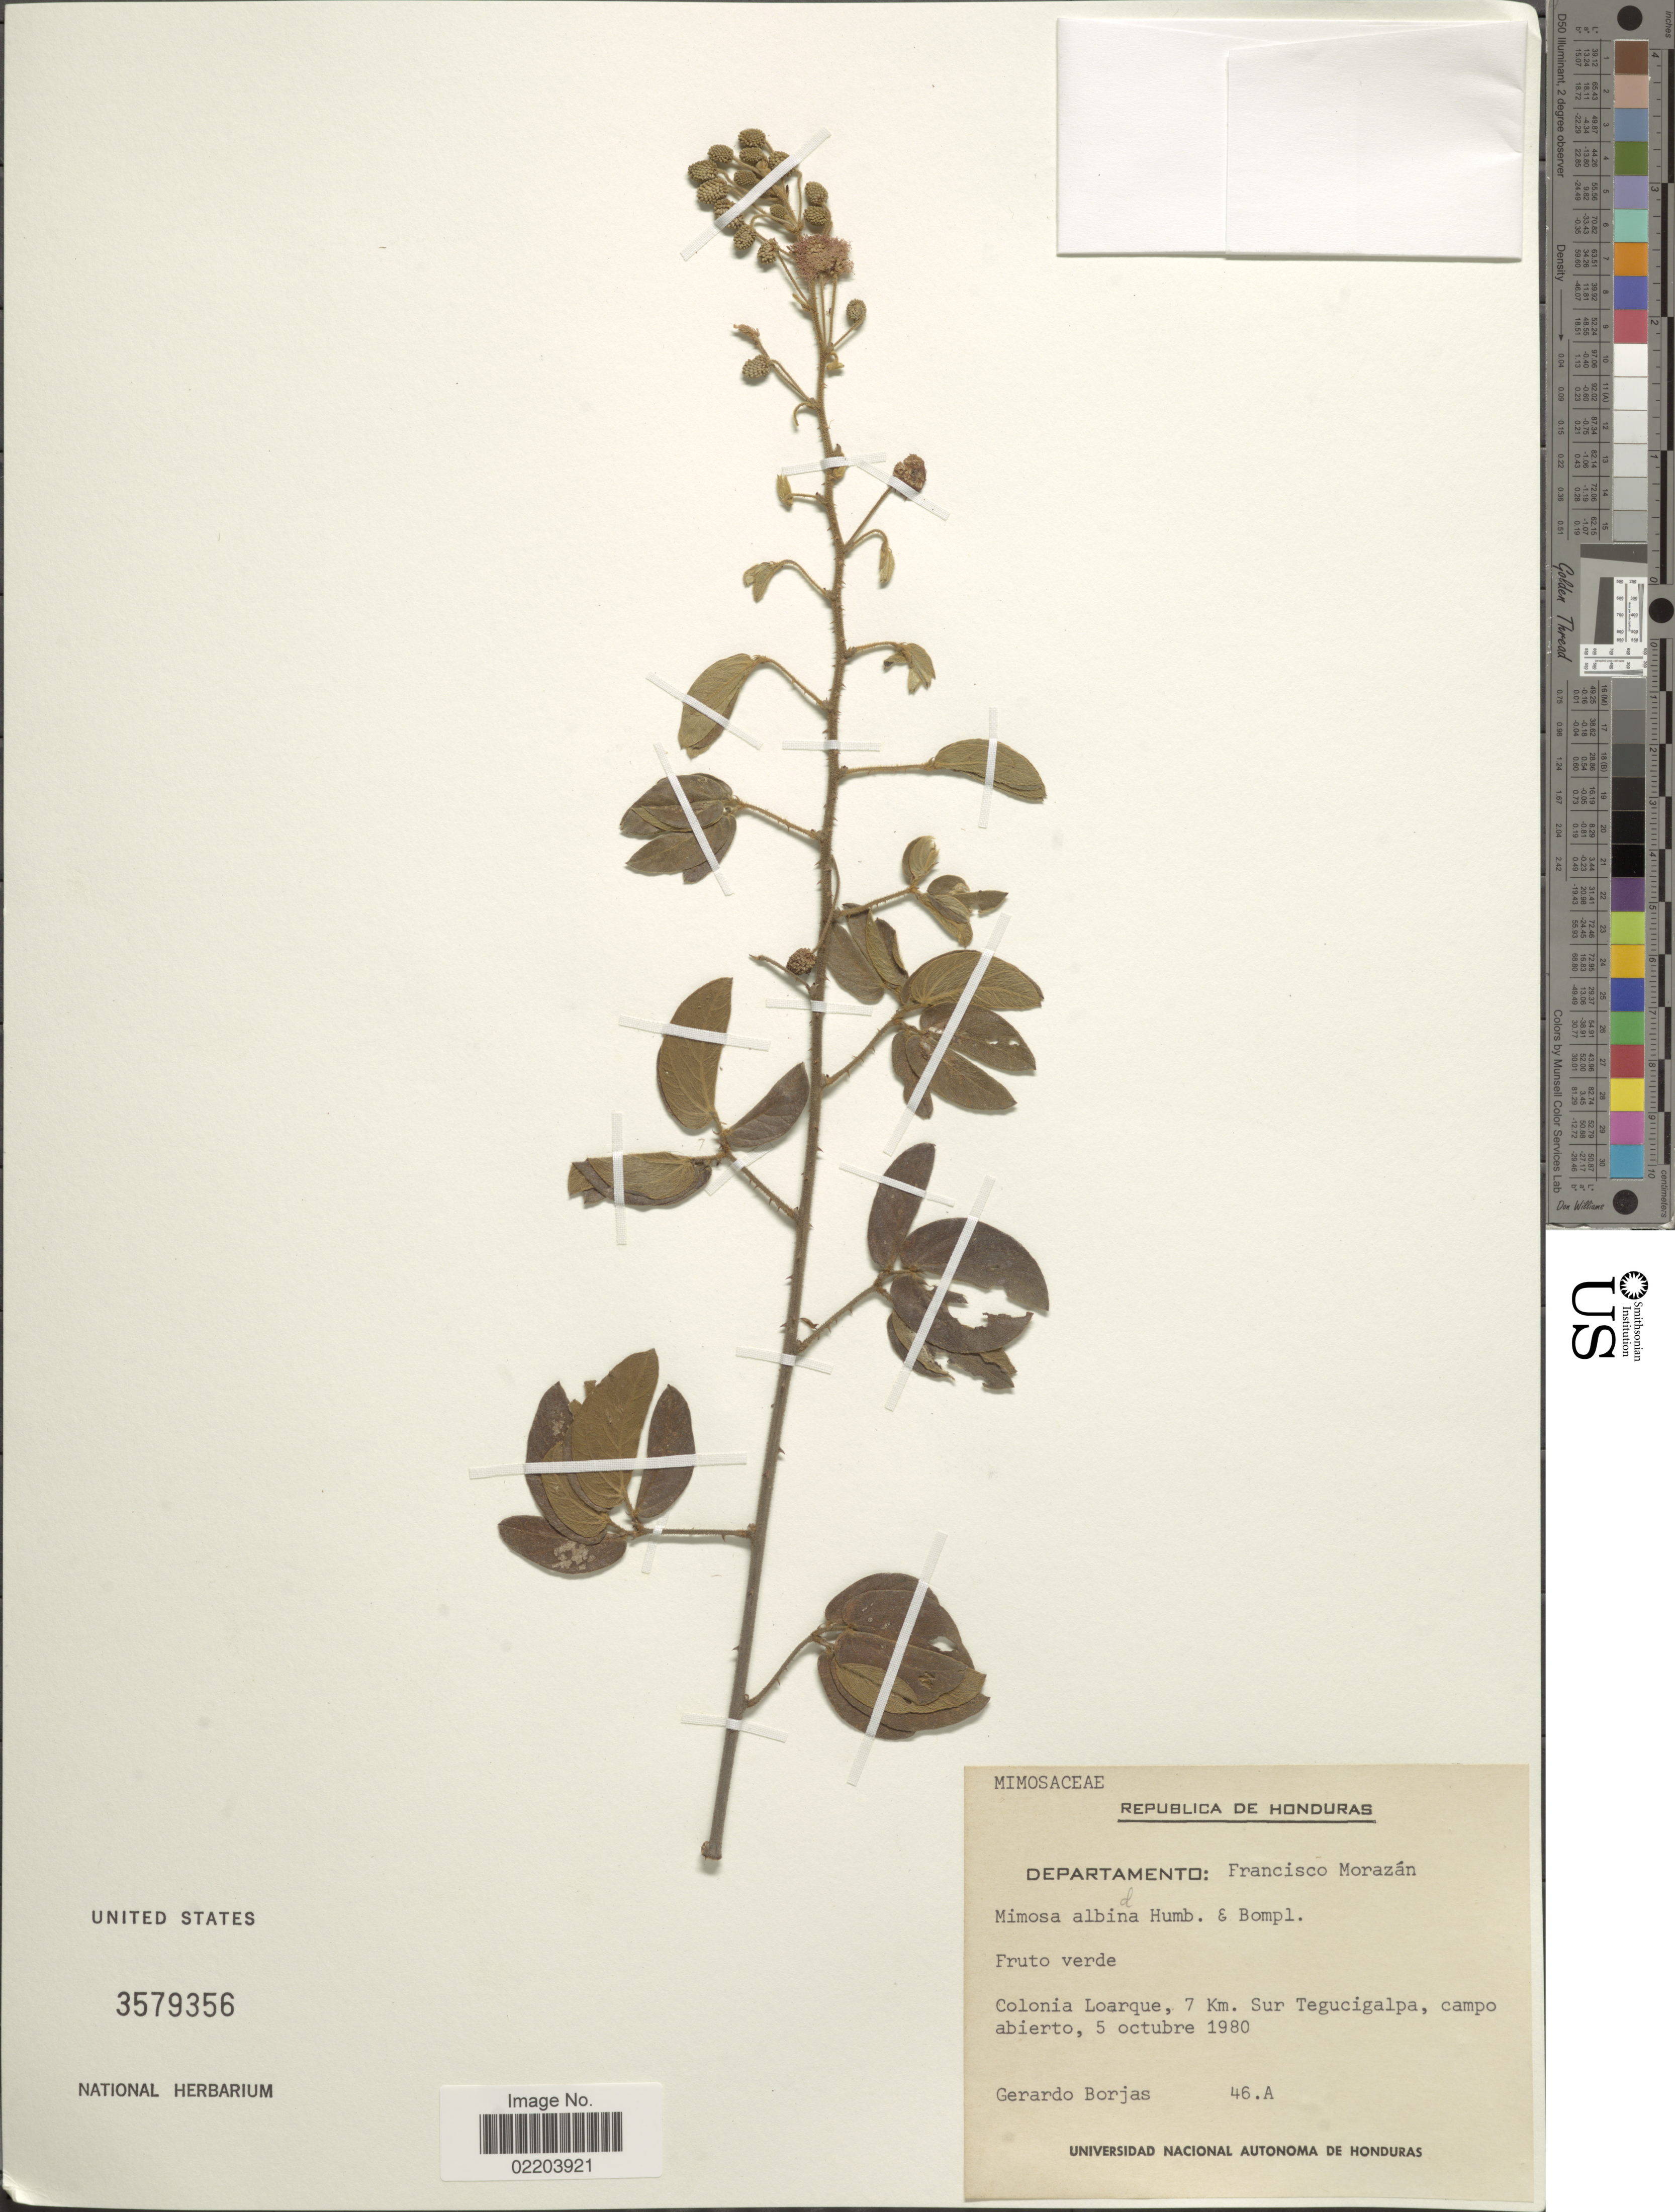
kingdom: Plantae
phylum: Tracheophyta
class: Magnoliopsida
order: Fabales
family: Fabaceae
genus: Mimosa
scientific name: Mimosa albida var. strigosa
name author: (Willd.) B.L. Rob.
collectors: G. Borjas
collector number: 46.A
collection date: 1980-10-05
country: Honduras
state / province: Fco. Morazán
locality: Departamento: Francisco Morazán, Fruto verde, Colonia Loarque, 7 Km Sur Tegucigalpa, campo abierto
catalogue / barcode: US 3579356